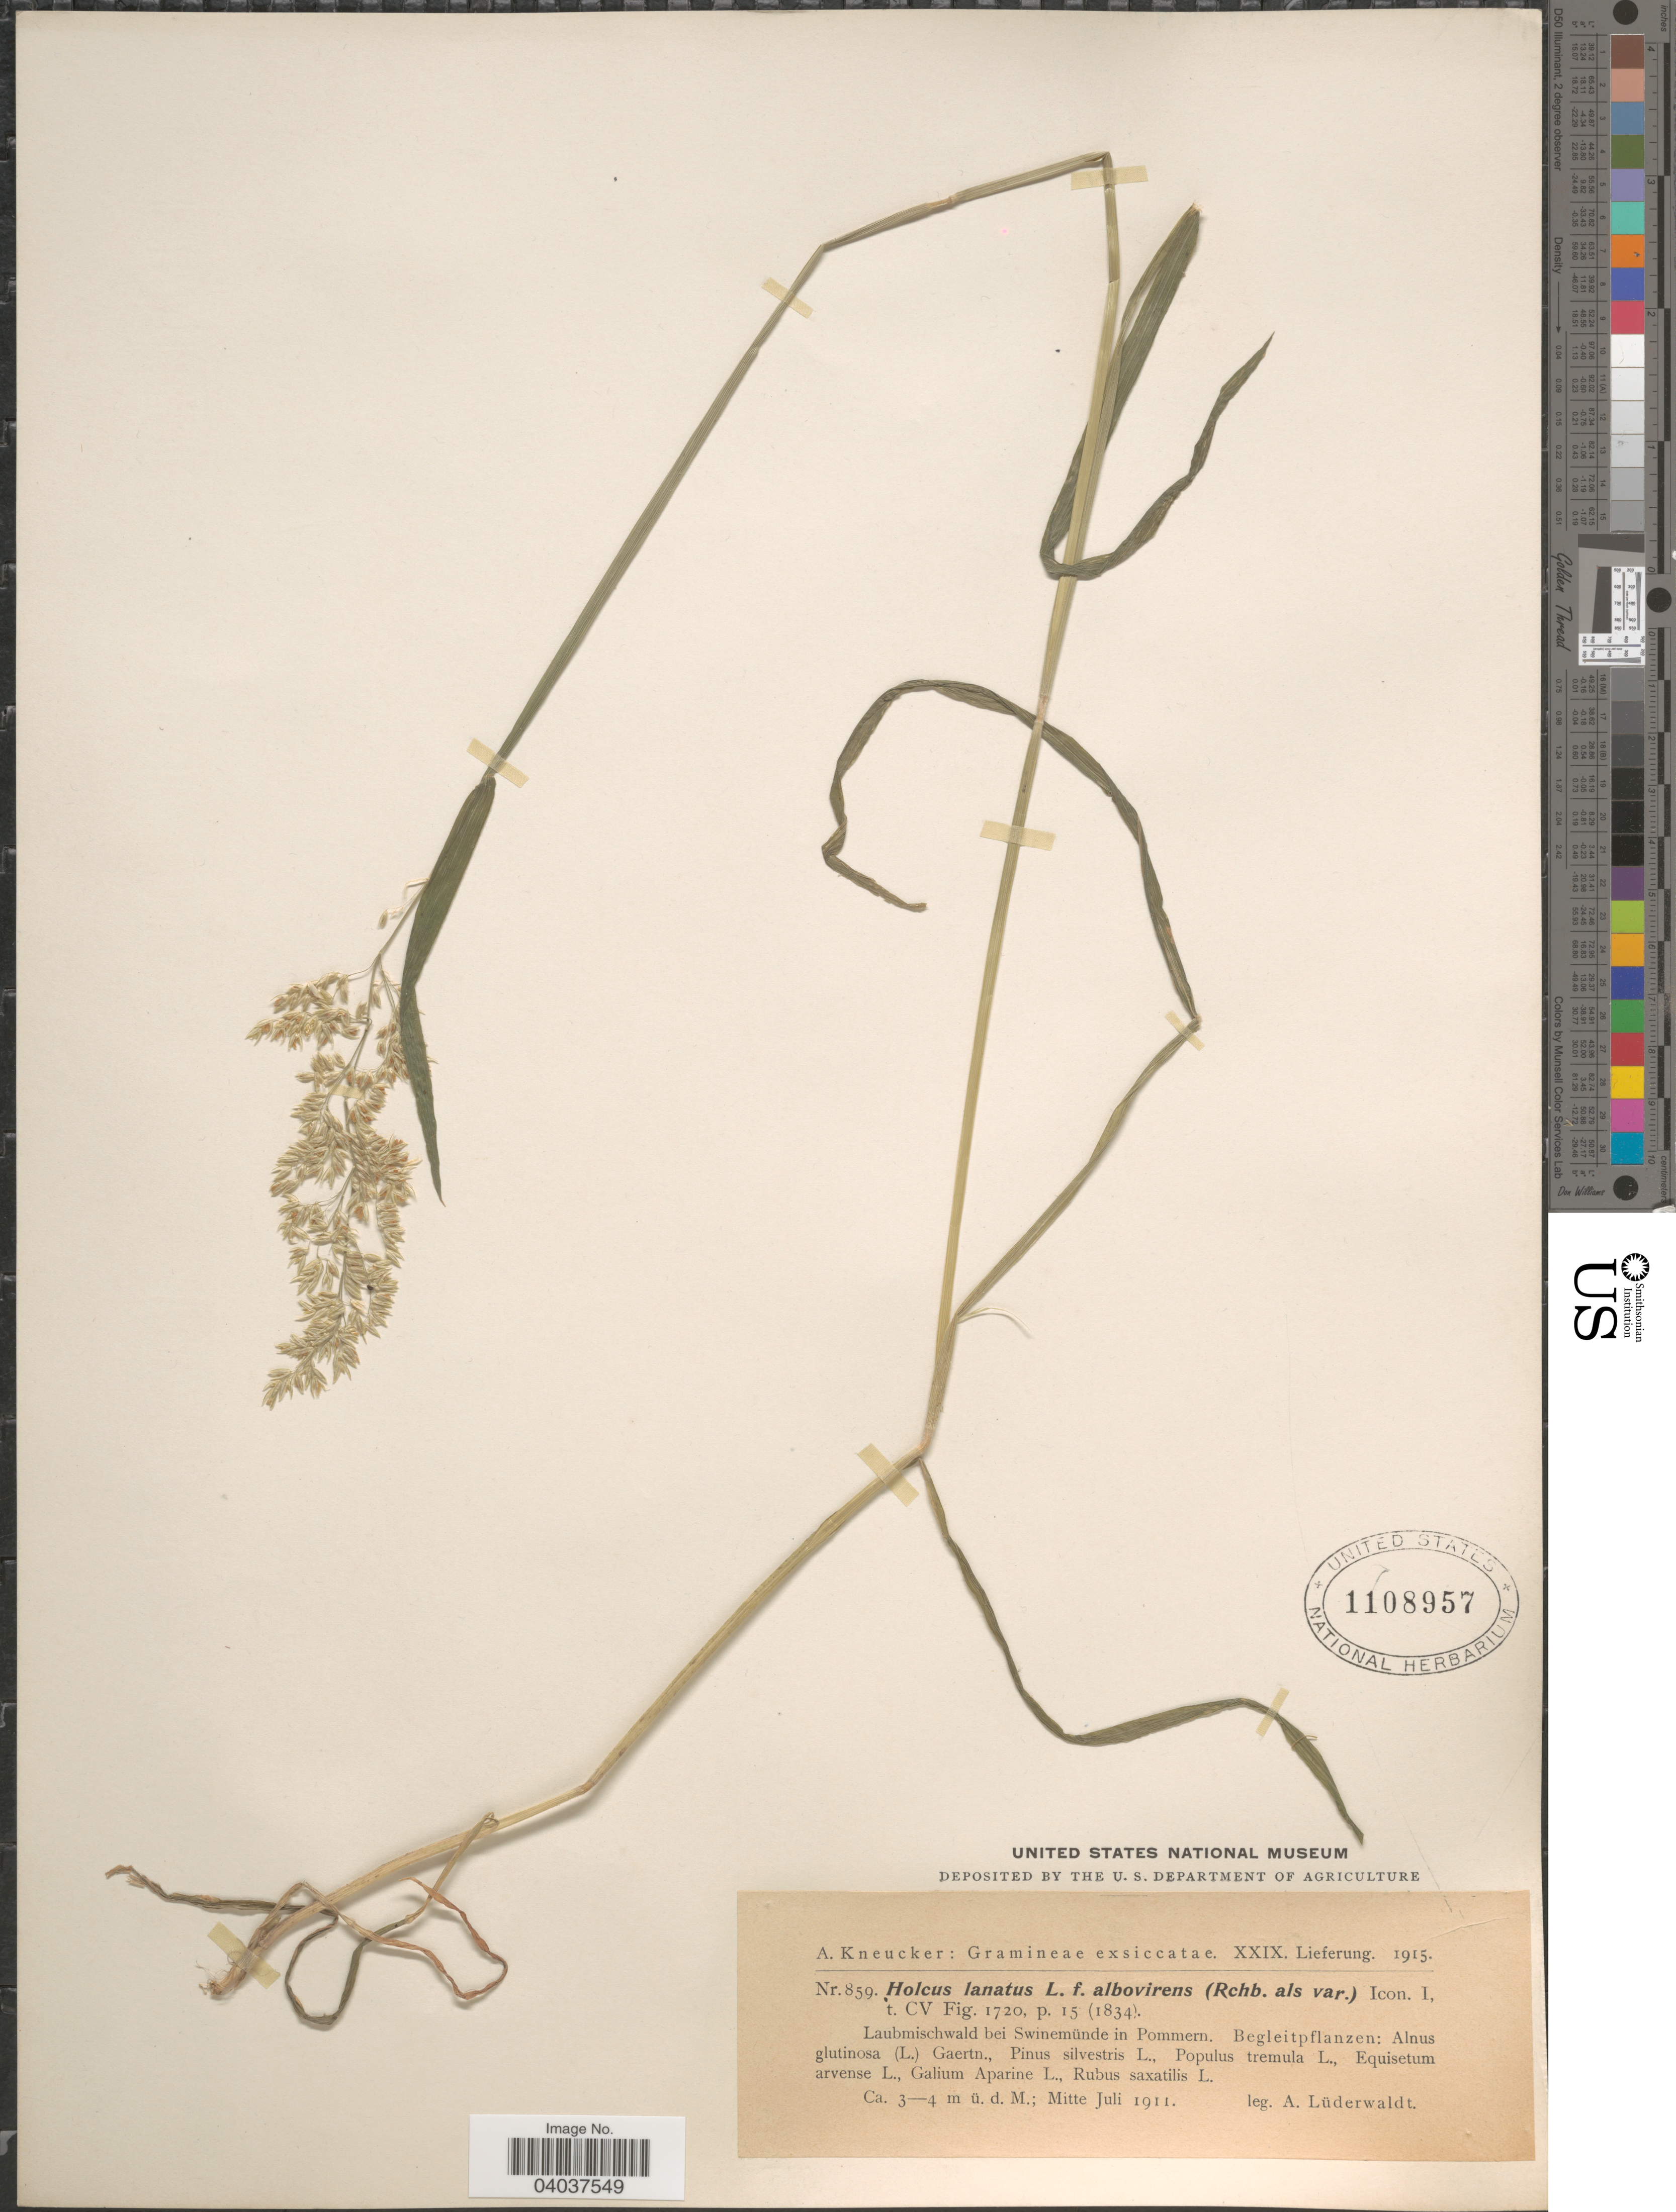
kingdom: Plantae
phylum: Tracheophyta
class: Liliopsida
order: Poales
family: Poaceae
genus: Holcus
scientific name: Holcus lanatus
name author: L.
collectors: A. Lüderwaldt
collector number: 859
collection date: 1911-07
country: Germany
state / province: Mecklenburg-Vorpommern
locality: Laubmischwald bei Swinemünde in Pommern.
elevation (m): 3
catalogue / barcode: US 1108957